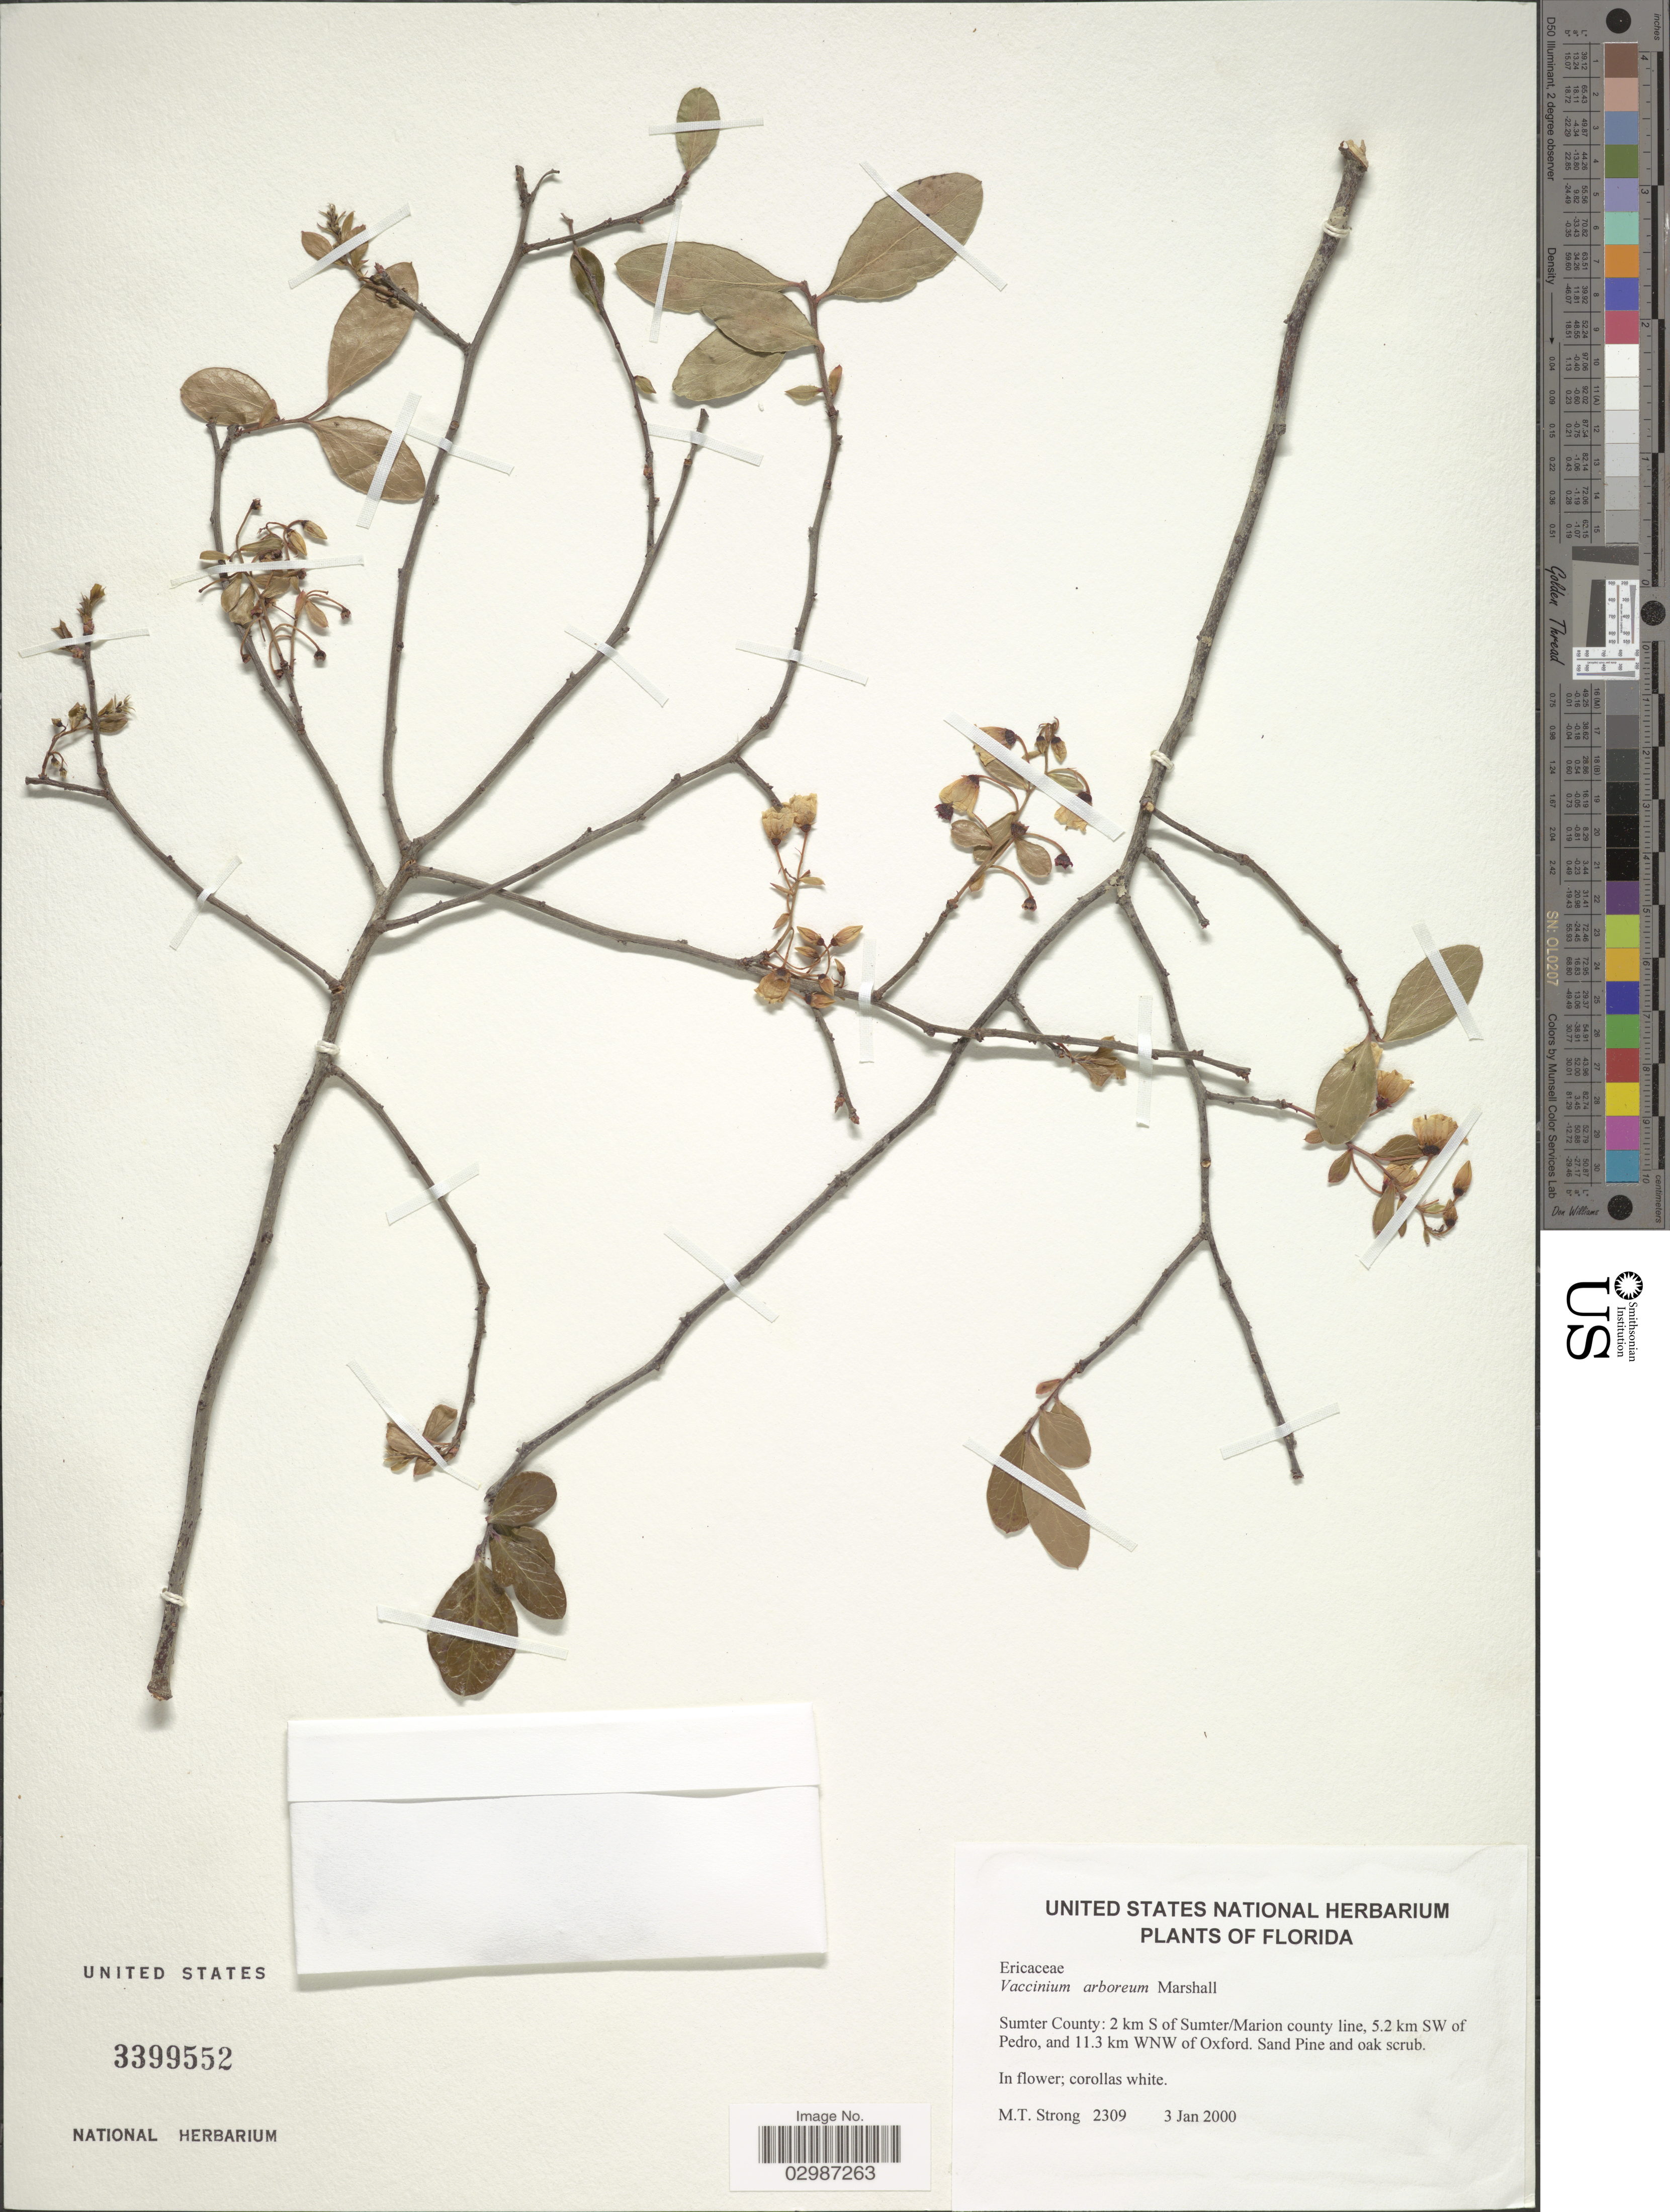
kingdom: Plantae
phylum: Tracheophyta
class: Magnoliopsida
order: Ericales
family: Ericaceae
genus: Vaccinium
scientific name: Vaccinium arboreum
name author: Marshall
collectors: M. T. Strong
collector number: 2309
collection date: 2000-01-03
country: United States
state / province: Florida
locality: Sumter County, 2 km S of Sumter/Marion county line, 5.2 km SW of Pedro, and 11.3 km WNW of Oxford.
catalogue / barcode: US 3399552